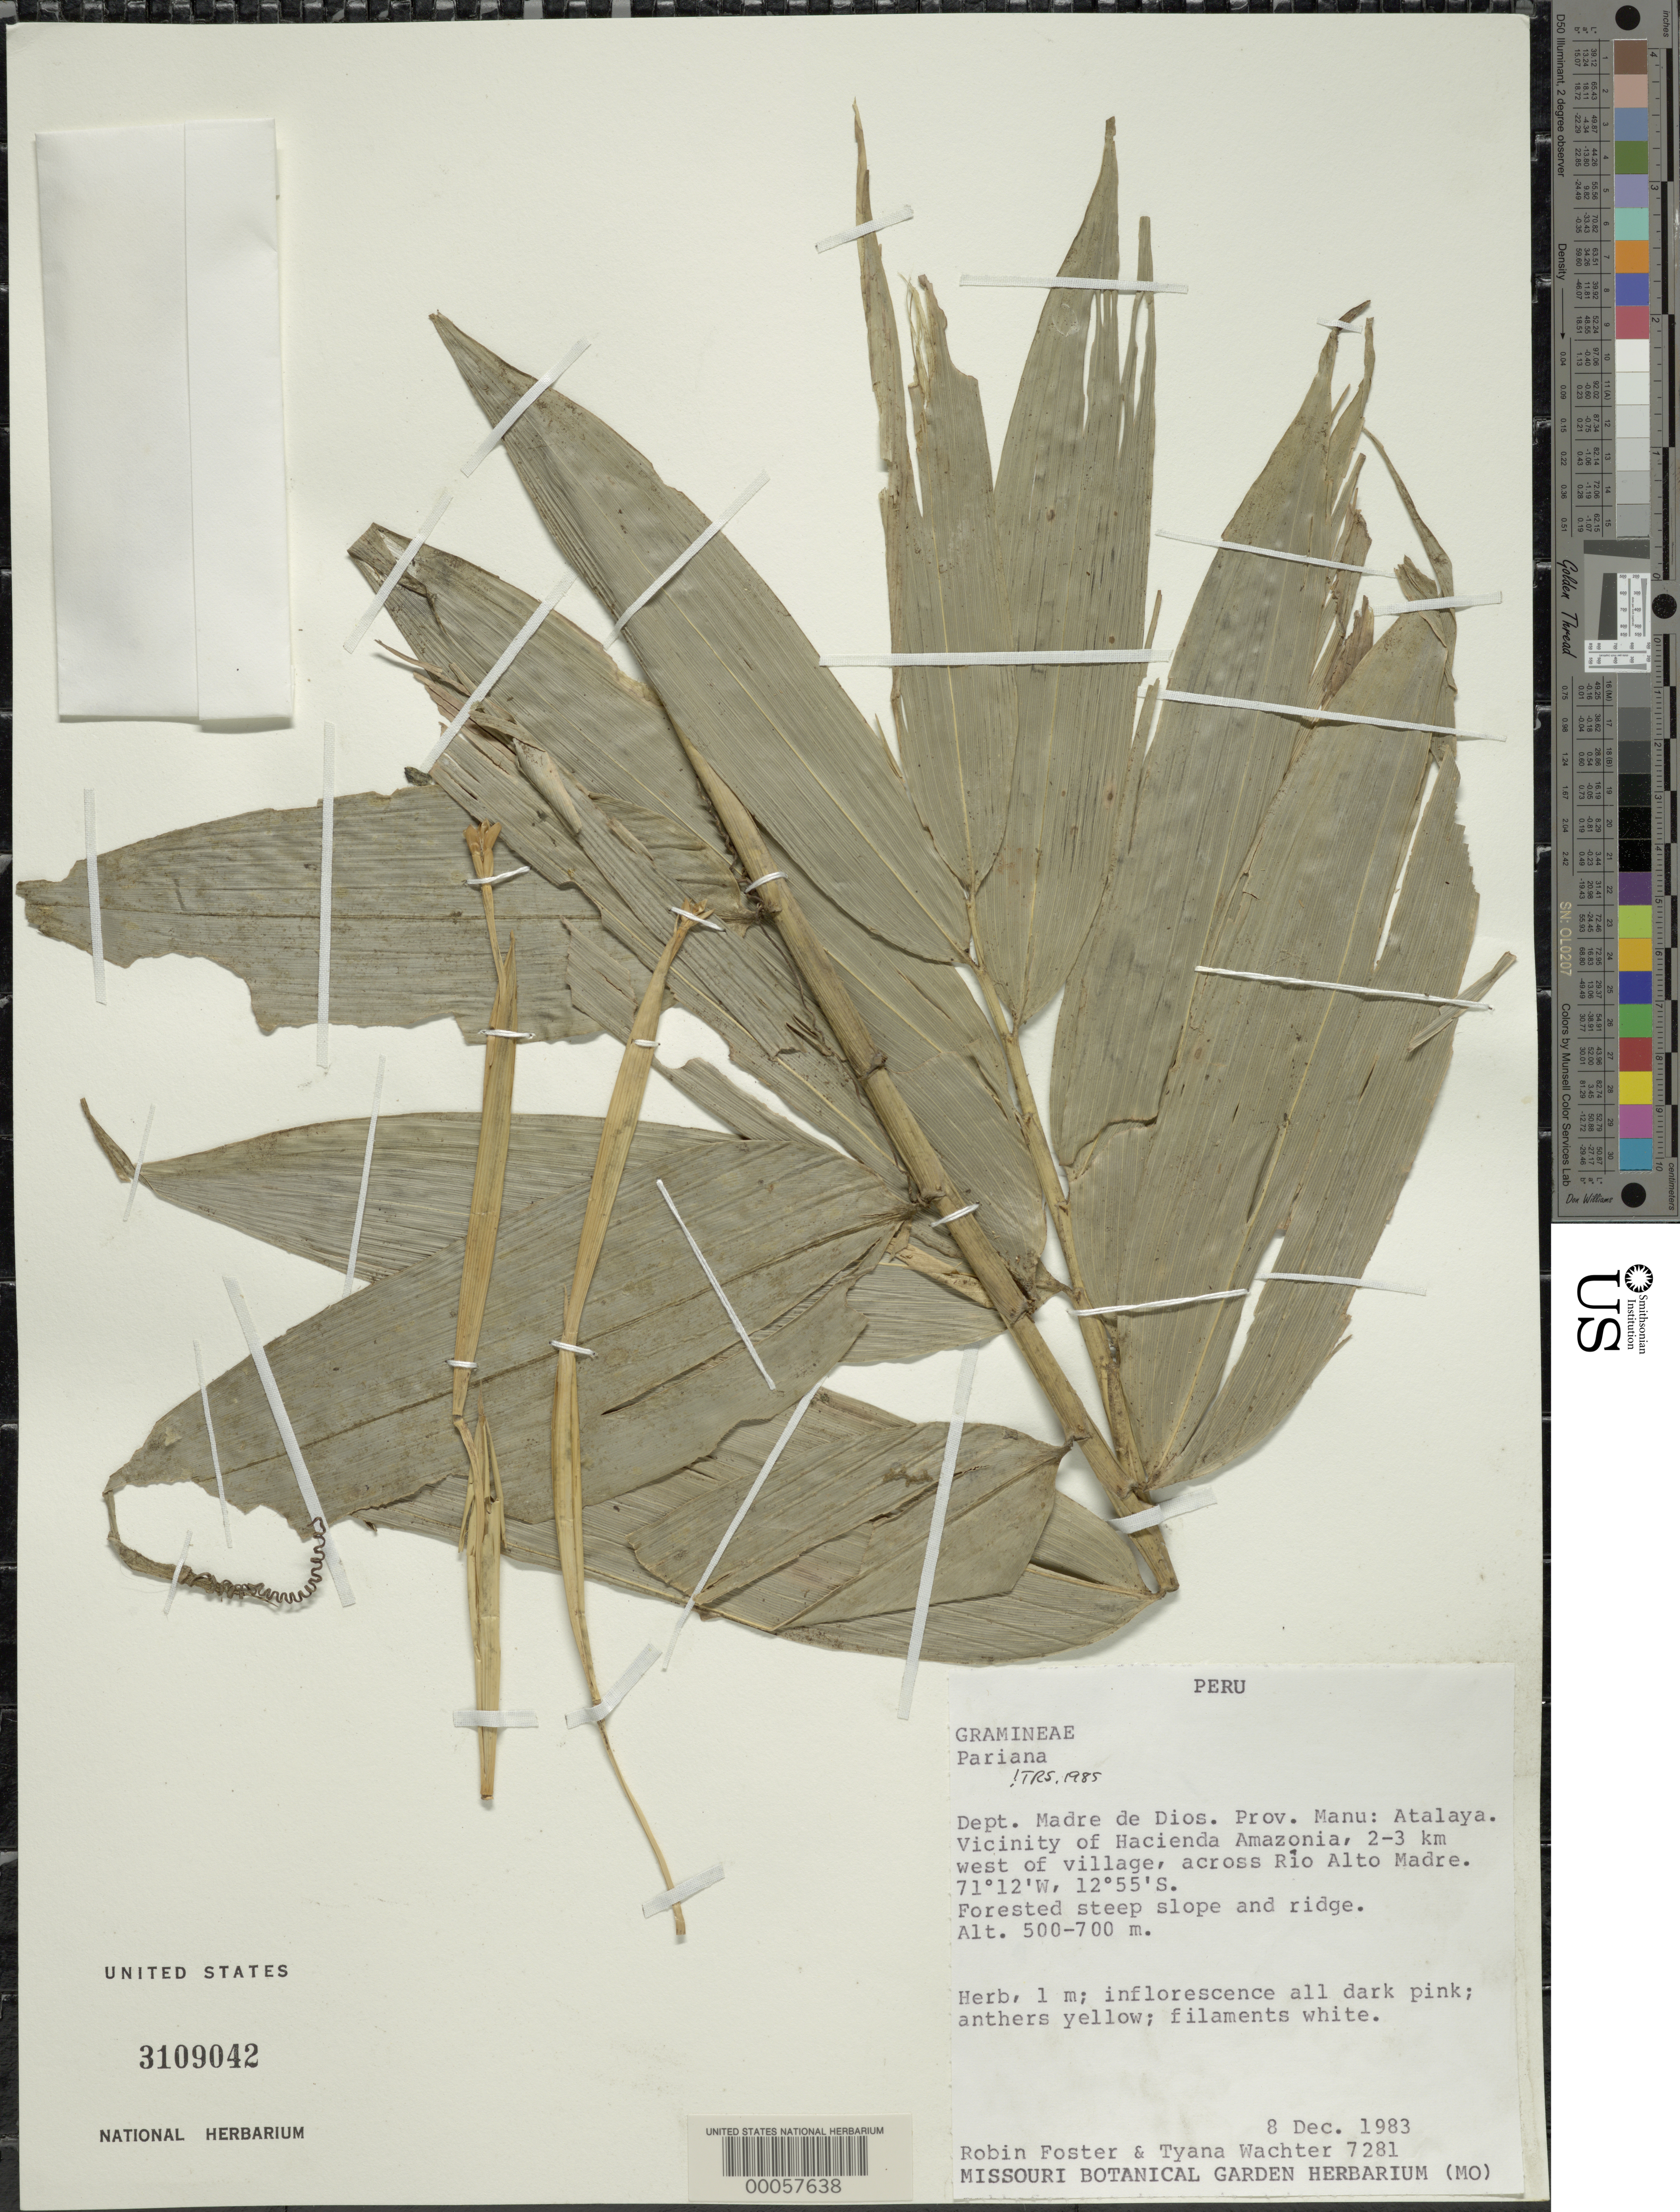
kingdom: Plantae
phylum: Tracheophyta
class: Liliopsida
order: Poales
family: Poaceae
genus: Pariana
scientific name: Pariana sp.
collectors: R. Foster & T. Wachter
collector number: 7281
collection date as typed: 08 Dec 1983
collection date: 1983-12-08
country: Peru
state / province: Madre de Dios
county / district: Manú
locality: Atalaya, vicinity of hacienda amazonia, 2-3 km west of village, across rio alto madre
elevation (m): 500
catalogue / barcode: US 3109042